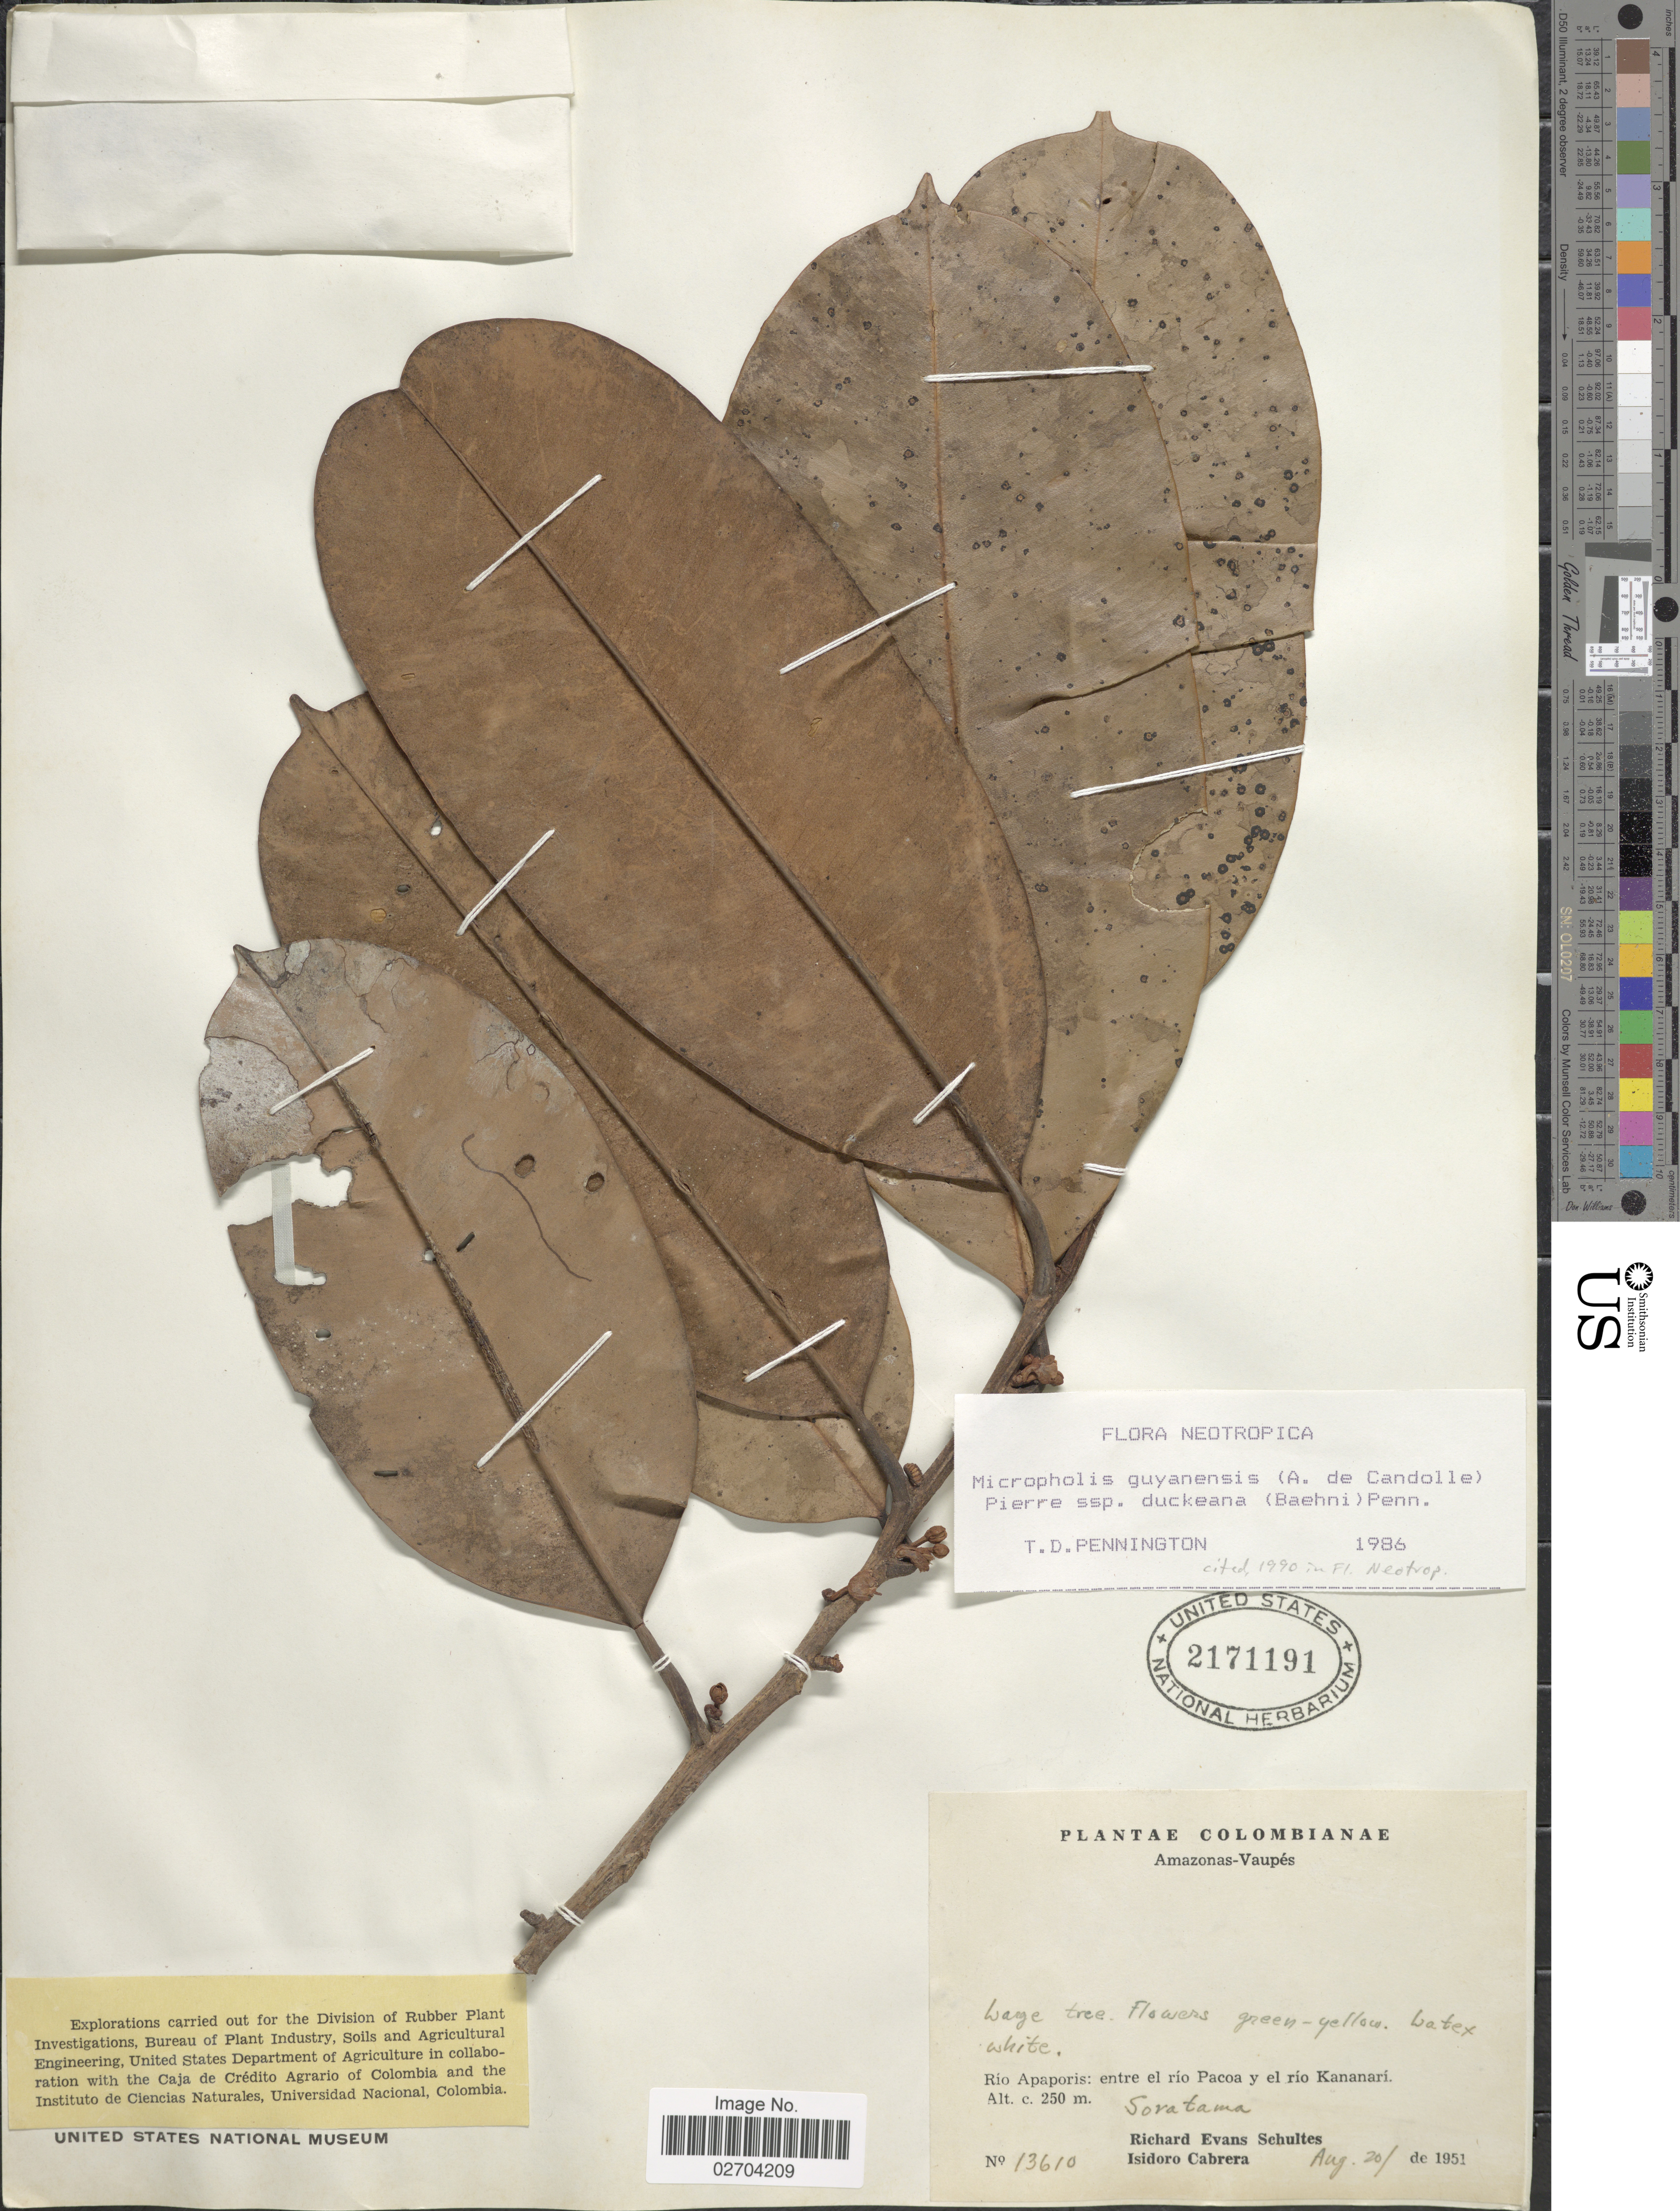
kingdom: Plantae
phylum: Tracheophyta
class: Magnoliopsida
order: Ericales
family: Sapotaceae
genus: Micropholis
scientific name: Micropholis guyanensis subsp. duckeana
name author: (A. DC.) Pierre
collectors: R. E. Schultes & I. Cabrera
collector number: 13610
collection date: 1951-08-20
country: Colombia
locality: Amazonas-Vaupés, Río Apaporis: entre el río Pacoa y el río Kananarí, Soratama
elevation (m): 250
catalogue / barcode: US 2171191